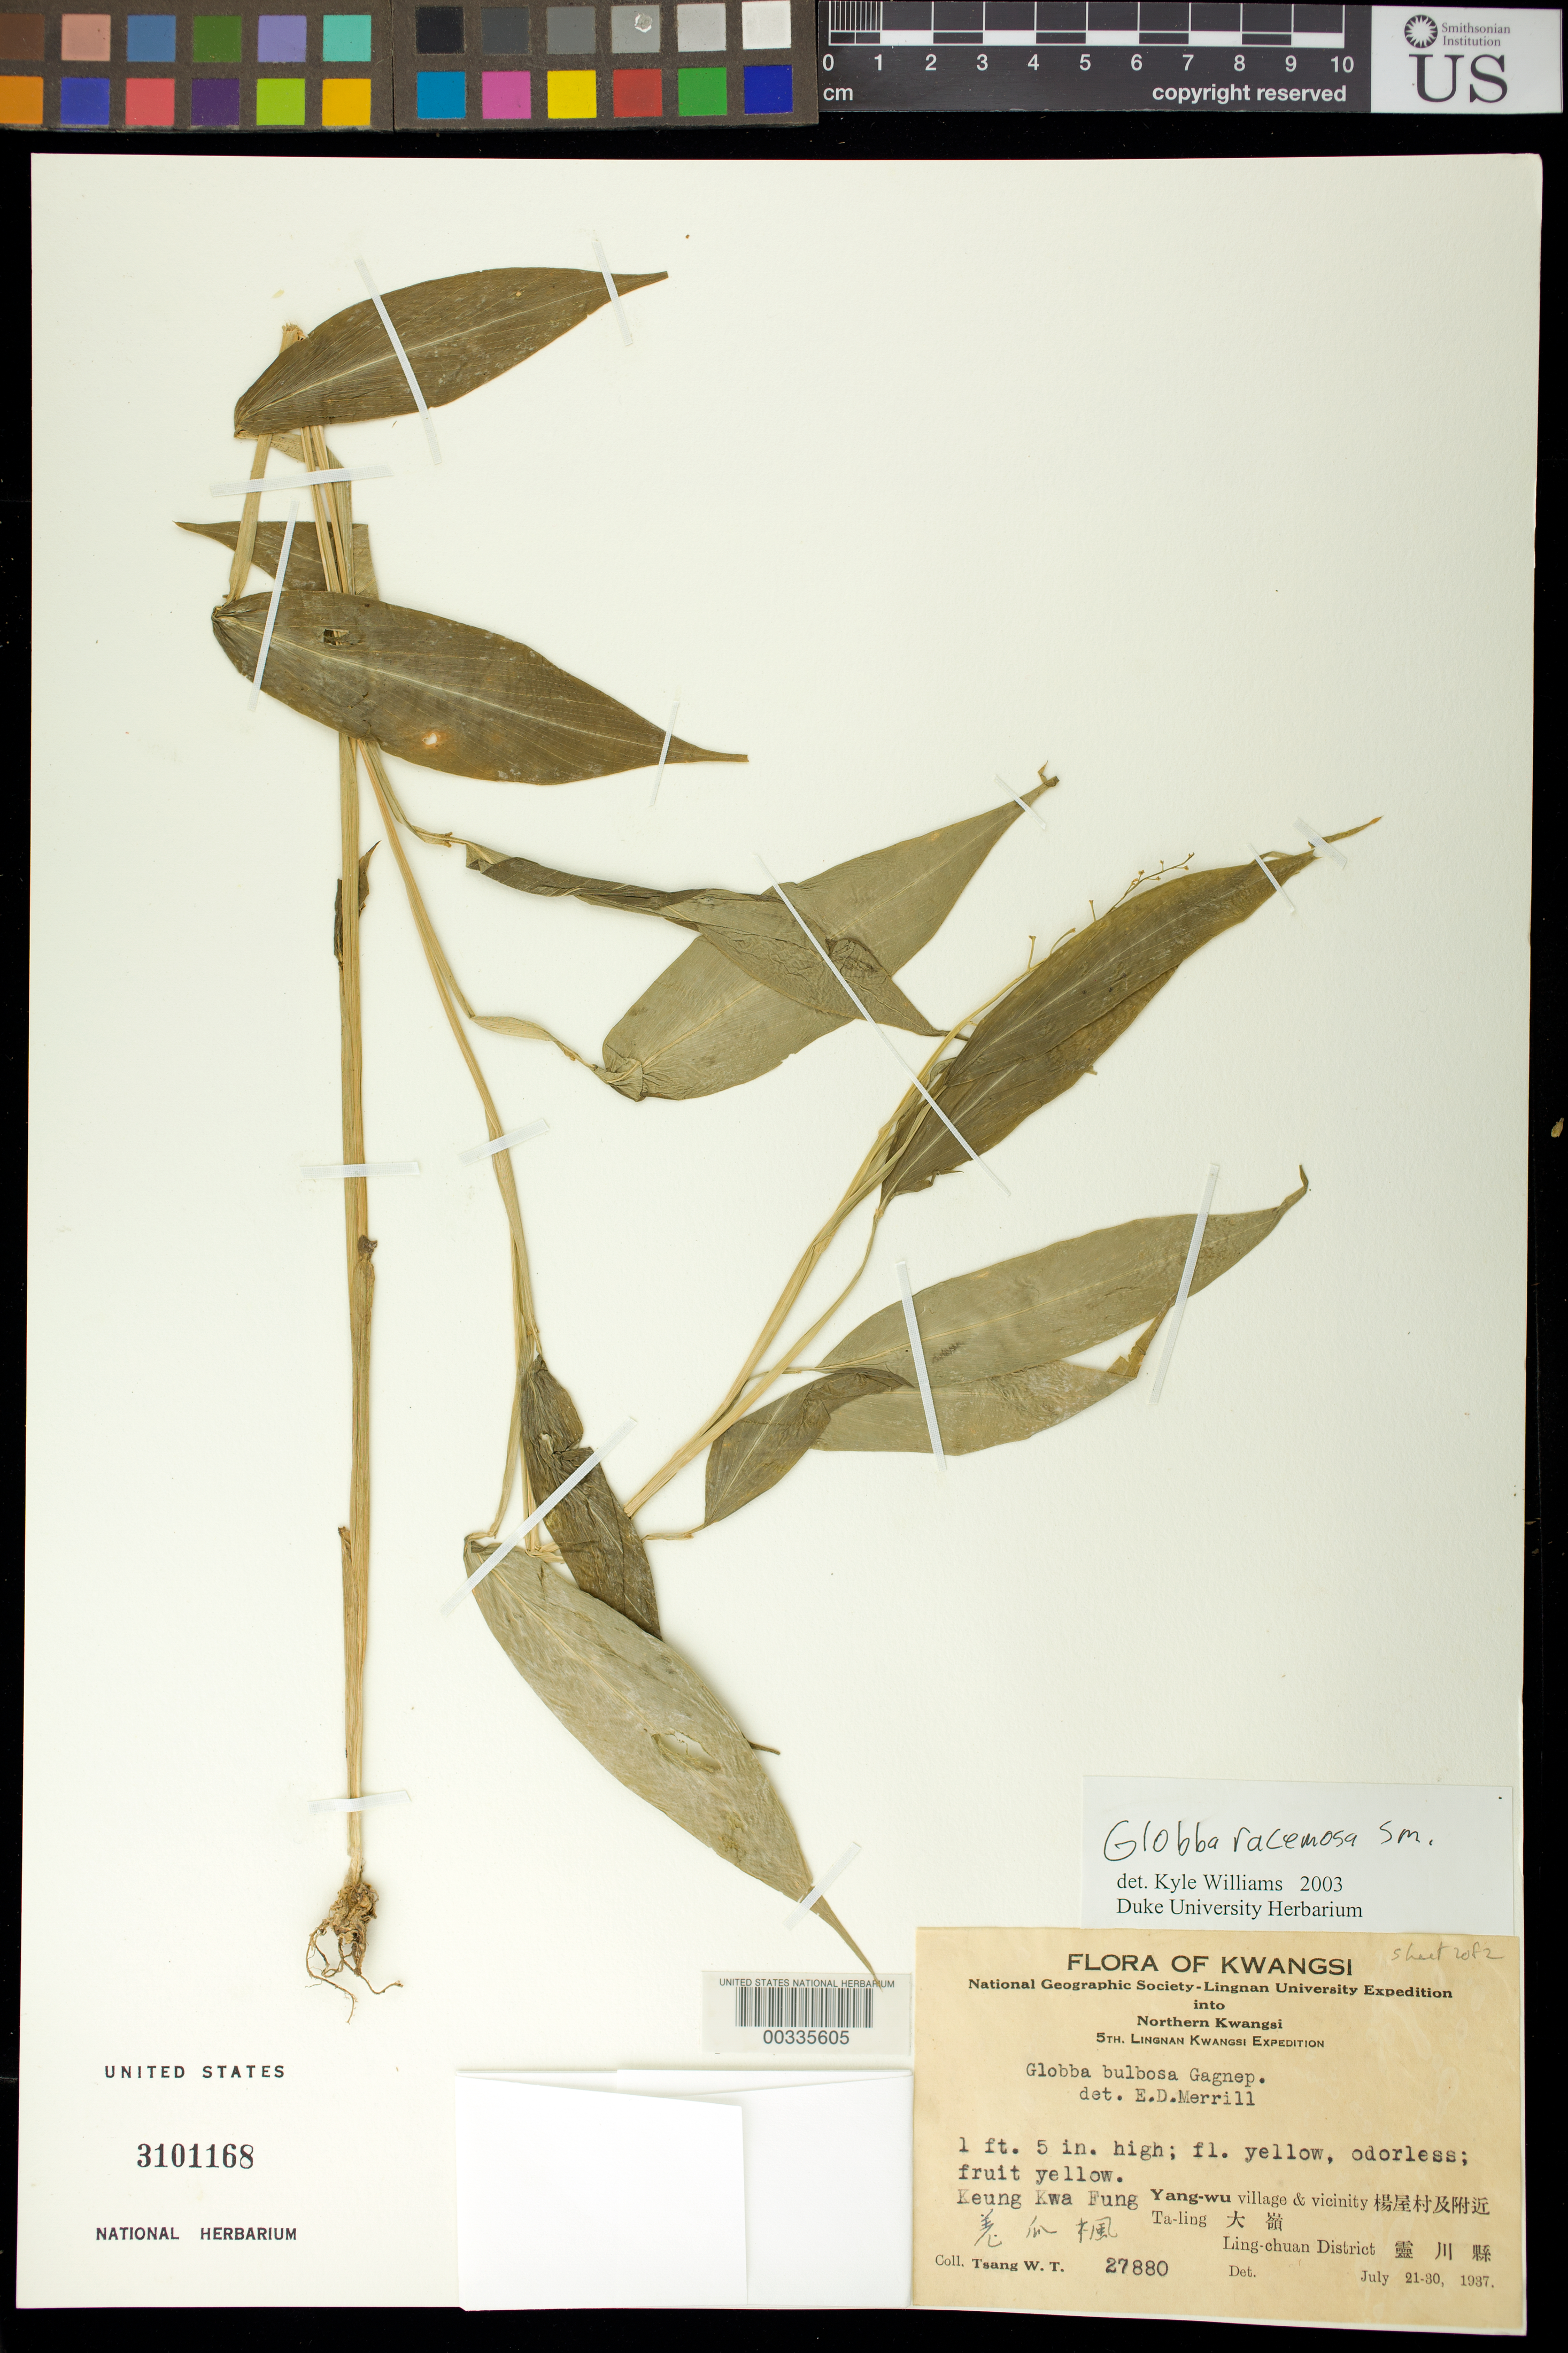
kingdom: Plantae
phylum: Tracheophyta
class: Liliopsida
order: Zingiberales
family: Zingiberaceae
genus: Globba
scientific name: Globba racemosa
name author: Sm.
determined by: Williams, K. J.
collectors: W. T. Tsang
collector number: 27880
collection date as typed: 21 Jul 1937 to 30 Jul 1937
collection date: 1937-07-21/1937-07-30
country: China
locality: Flora of kwangsi, keung kwa fung, yang-wu village and vicinity, ta-ling, ling-chuan dist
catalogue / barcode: US 3101168